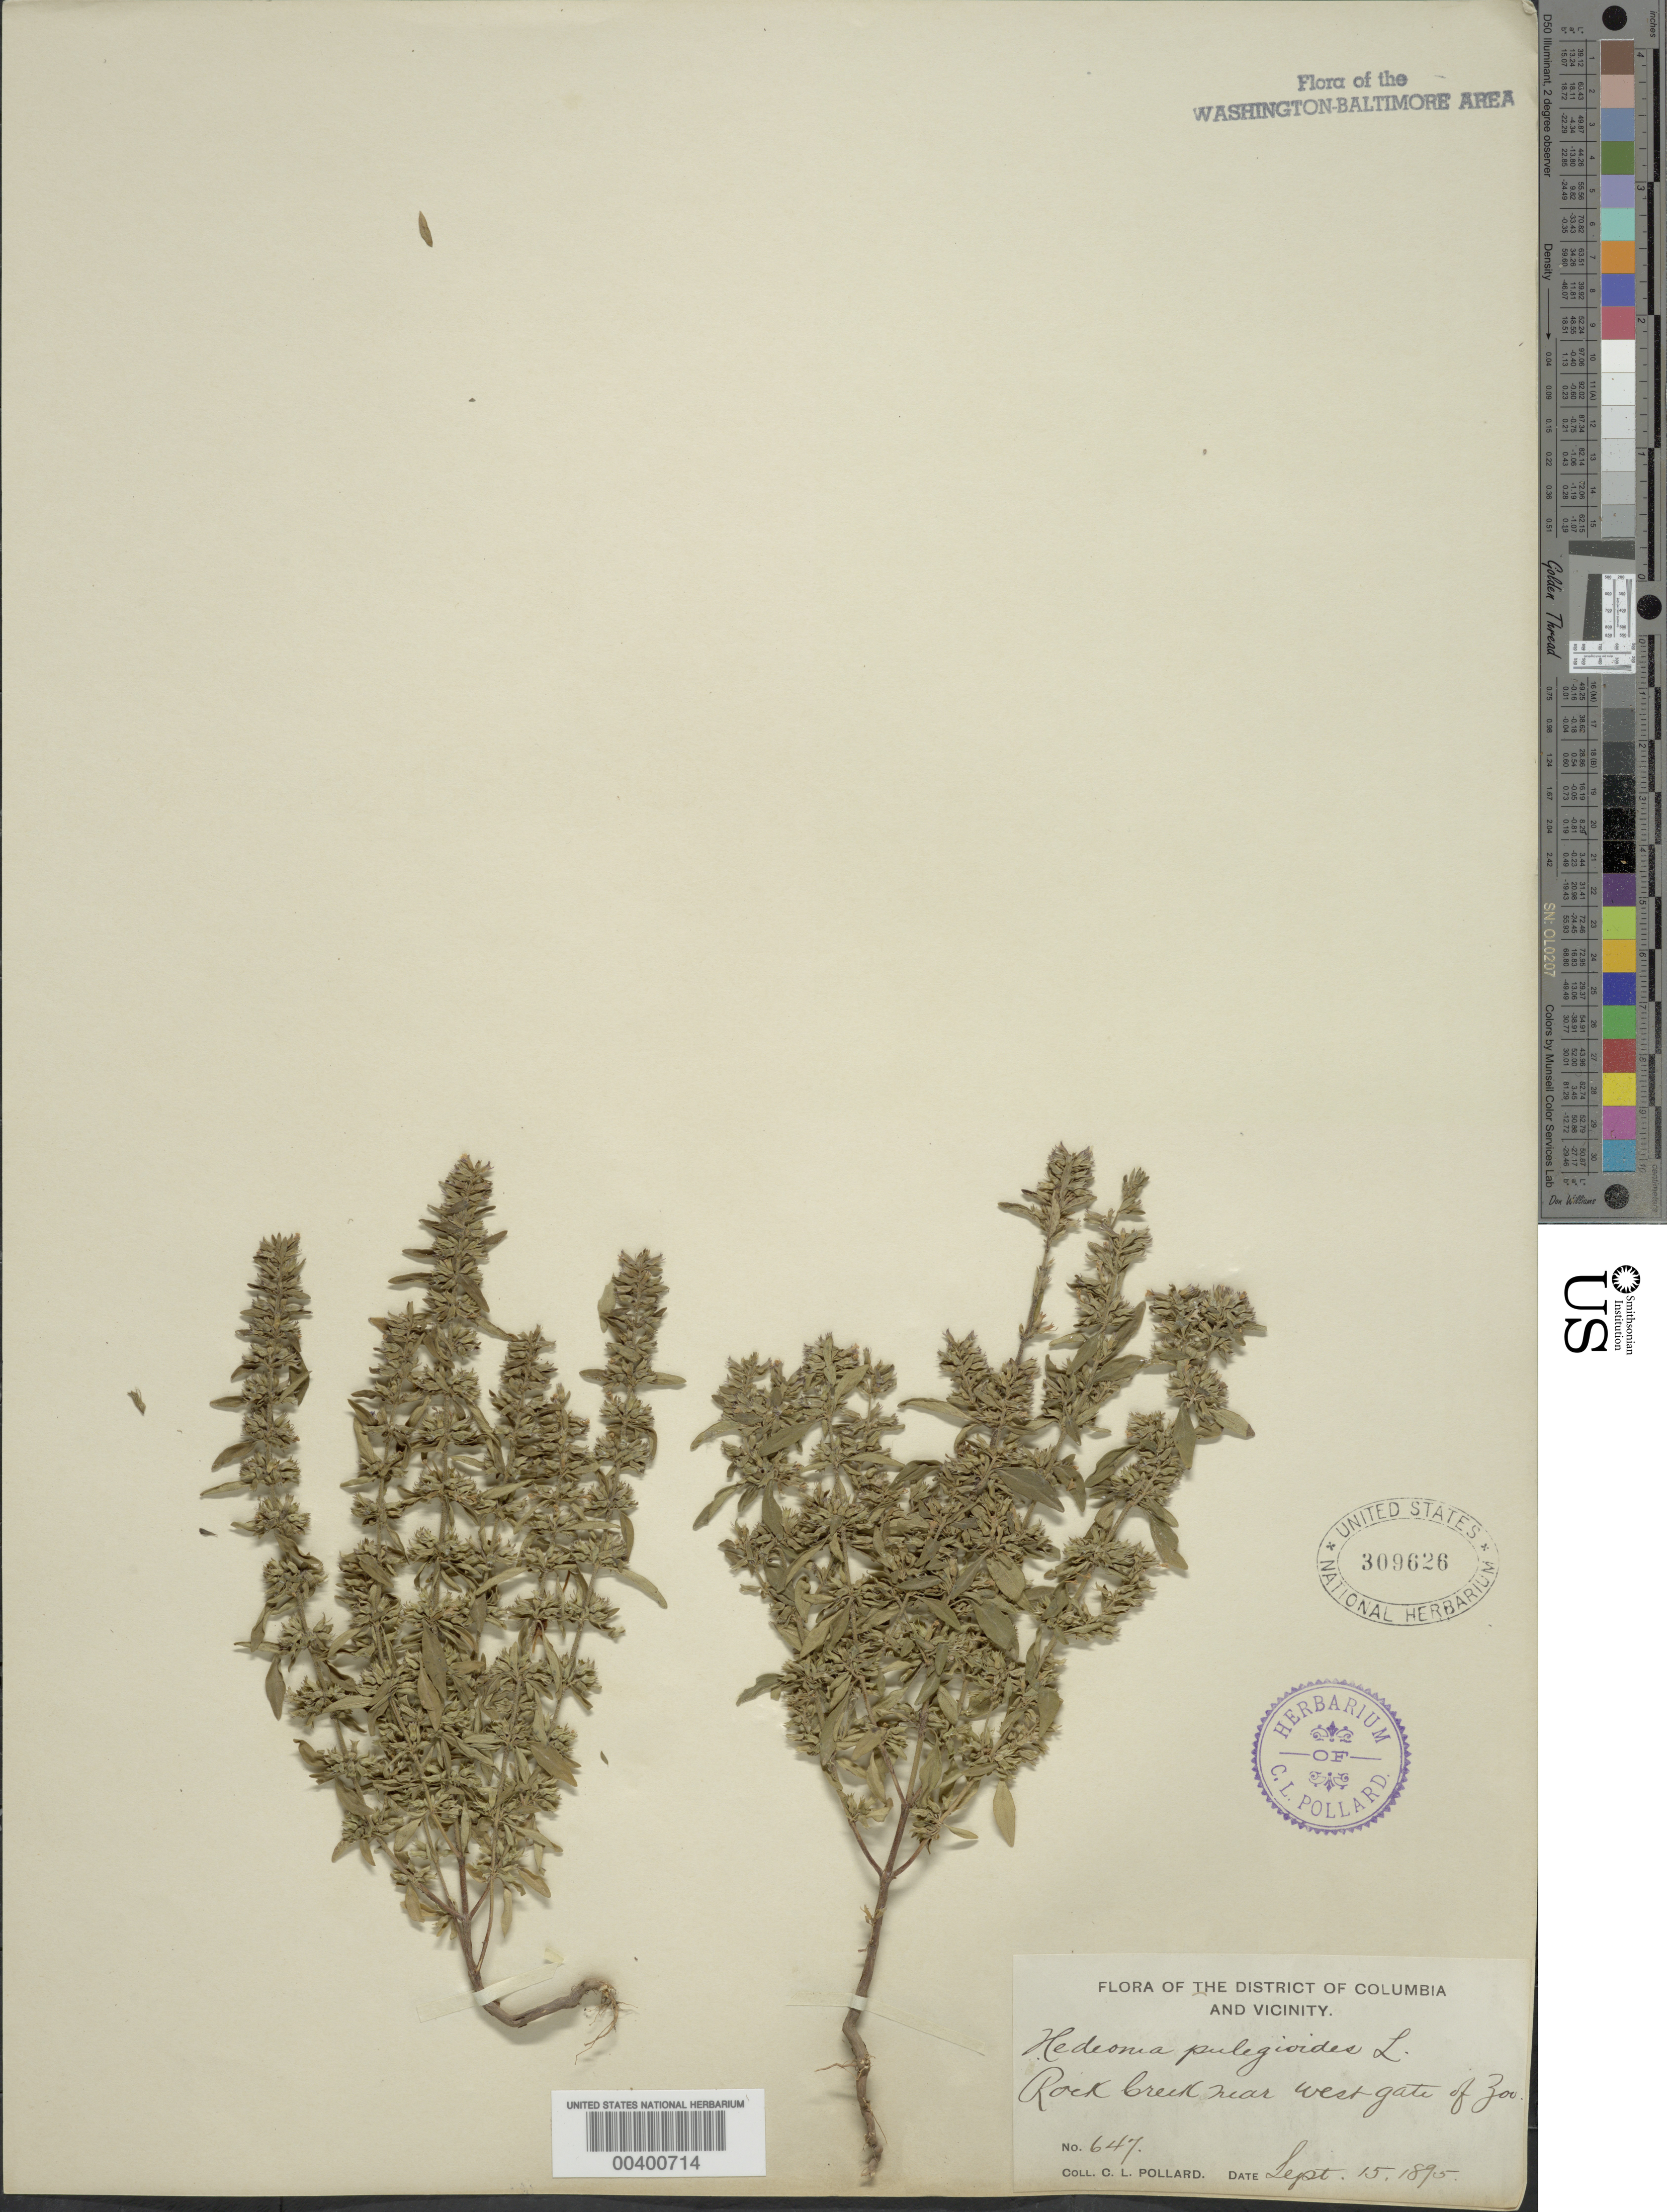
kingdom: Plantae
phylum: Tracheophyta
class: Magnoliopsida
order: Lamiales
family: Lamiaceae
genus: Hedeoma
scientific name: Hedeoma pulegioides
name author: (L.) Pers.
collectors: C. L. Pollard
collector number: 644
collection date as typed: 15 Sep 1895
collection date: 1895-09-15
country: United States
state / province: District of Columbia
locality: Rock Creek, W gate of Zoo Rock Creek Park and vicinity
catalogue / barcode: US 309626